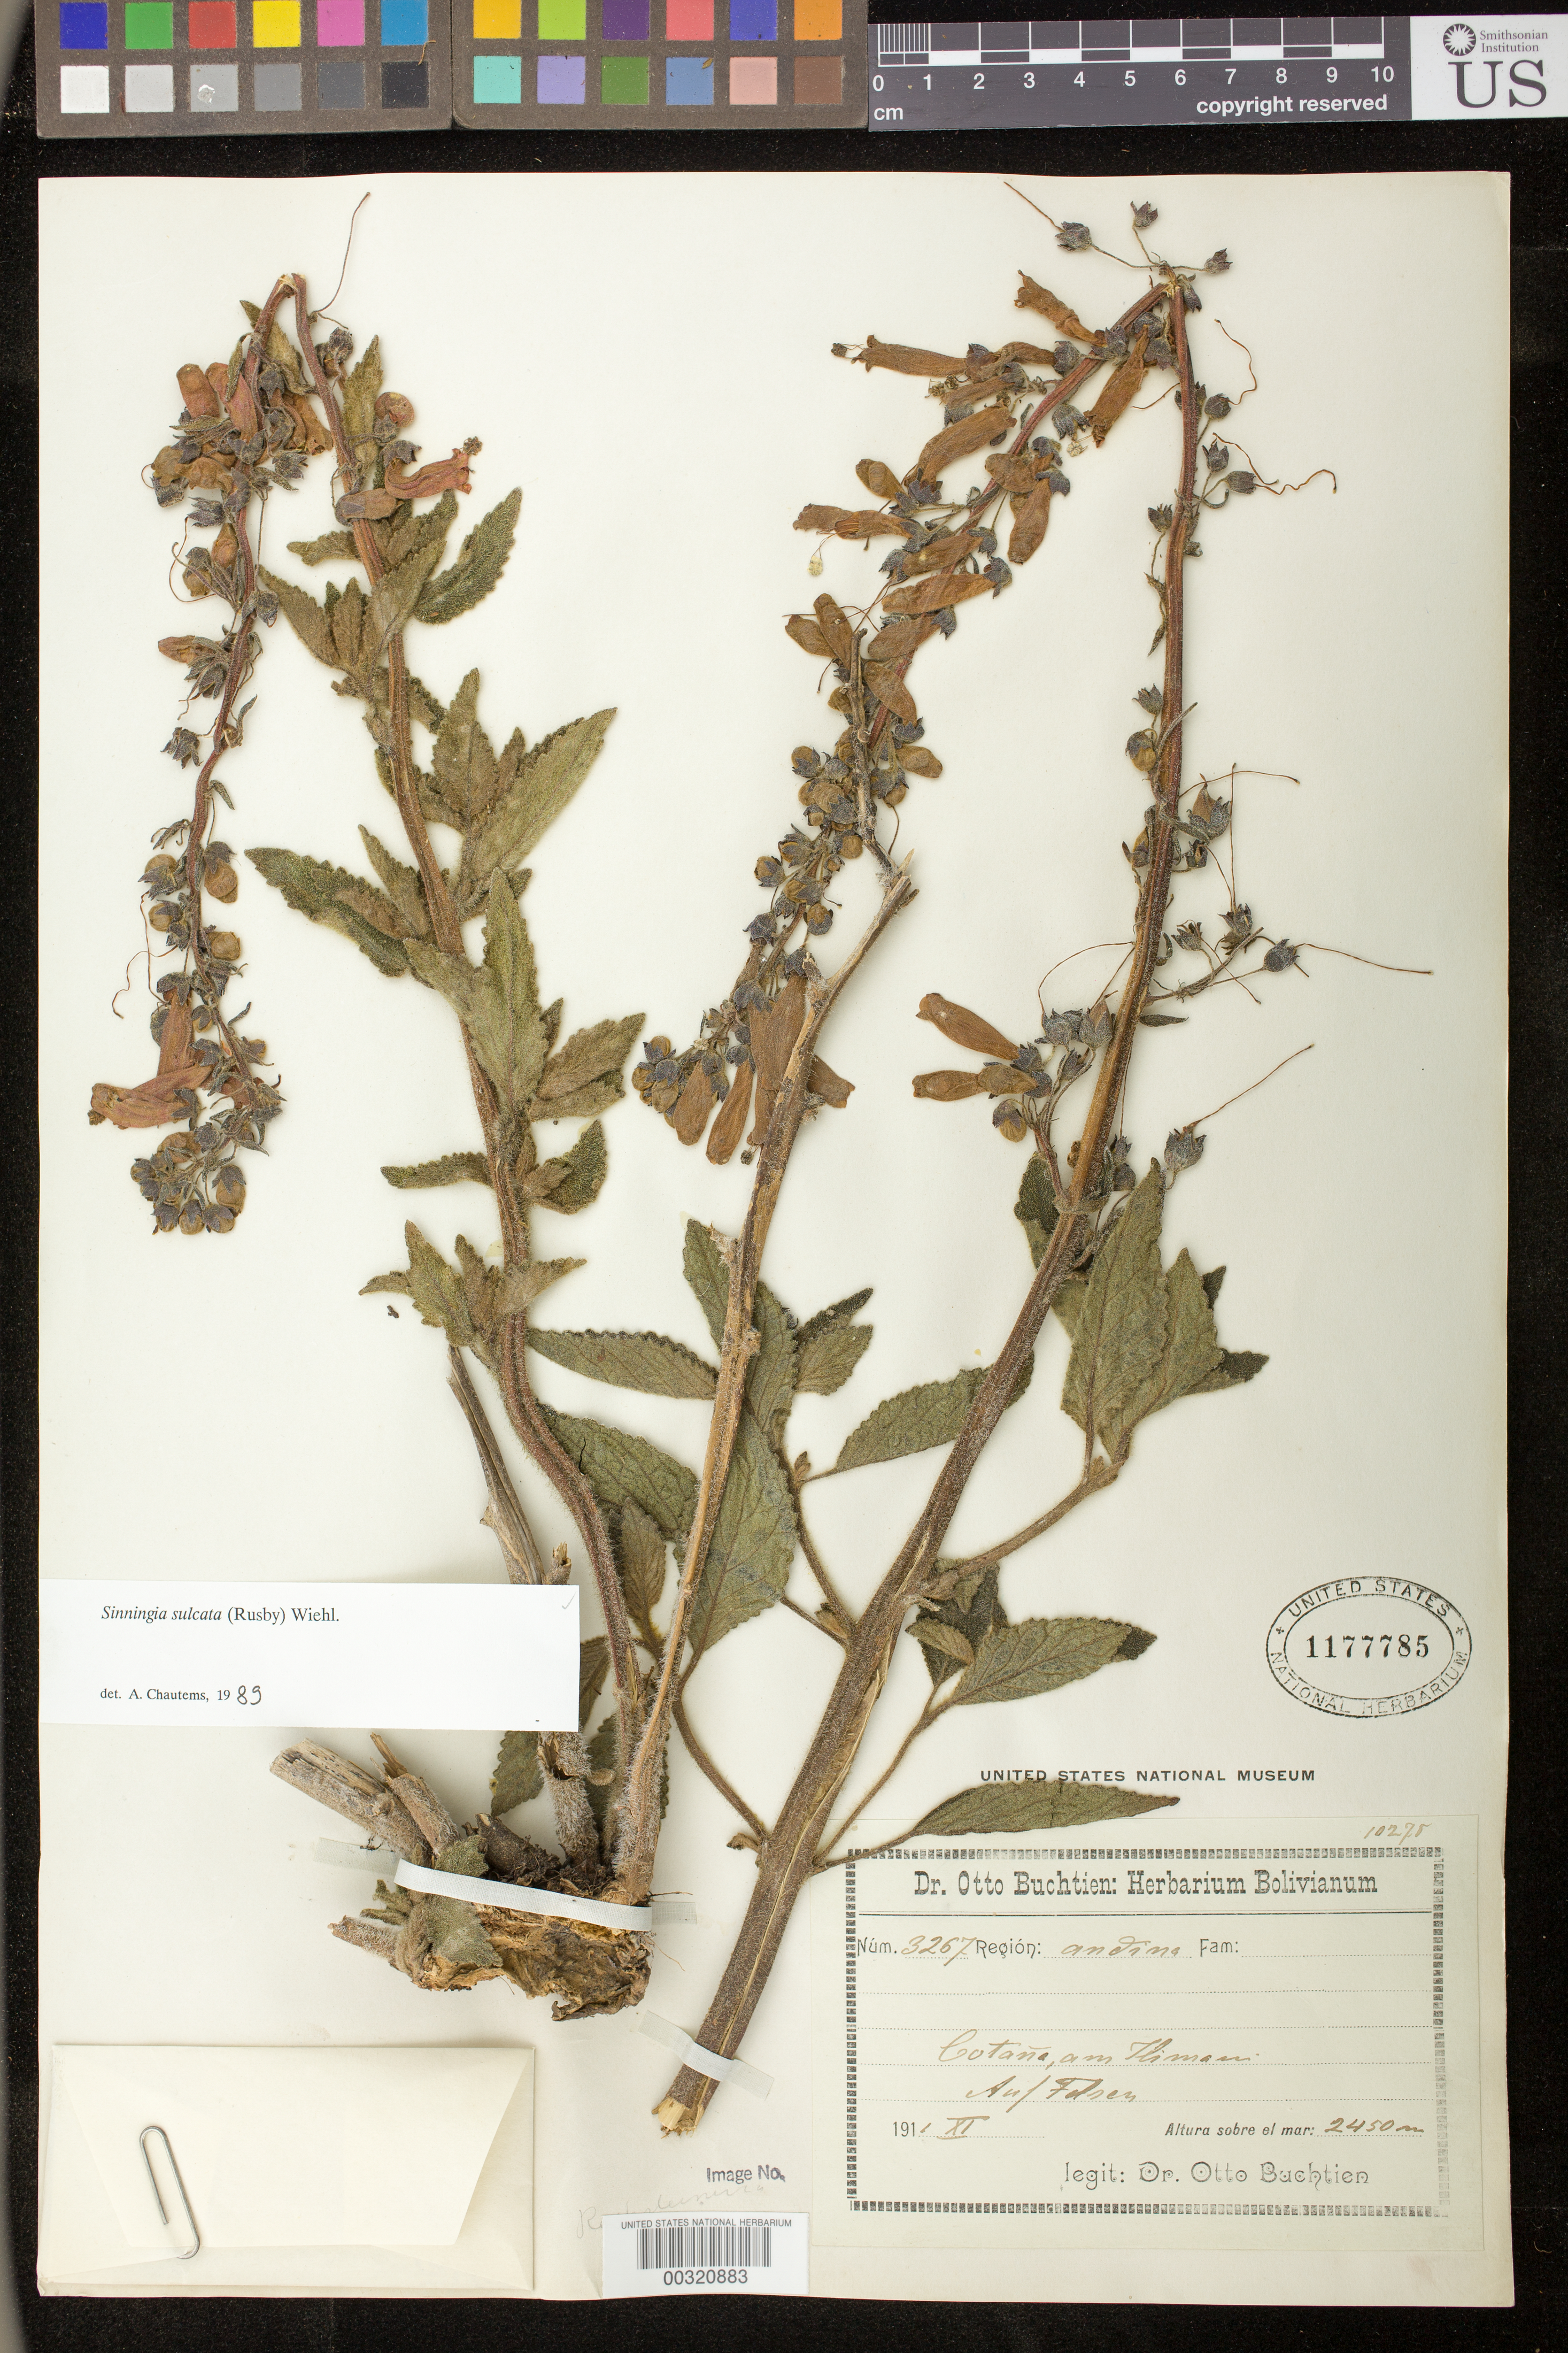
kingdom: Plantae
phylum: Tracheophyta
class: Magnoliopsida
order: Lamiales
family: Gesneriaceae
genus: Sinningia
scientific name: Sinningia sulcata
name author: (Rusby) Wiehler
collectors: O. Buchtien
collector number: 3267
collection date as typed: Nov 1911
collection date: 1911-11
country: Bolivia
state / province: La Paz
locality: Cotana, by Himani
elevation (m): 2450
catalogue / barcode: US 1177785